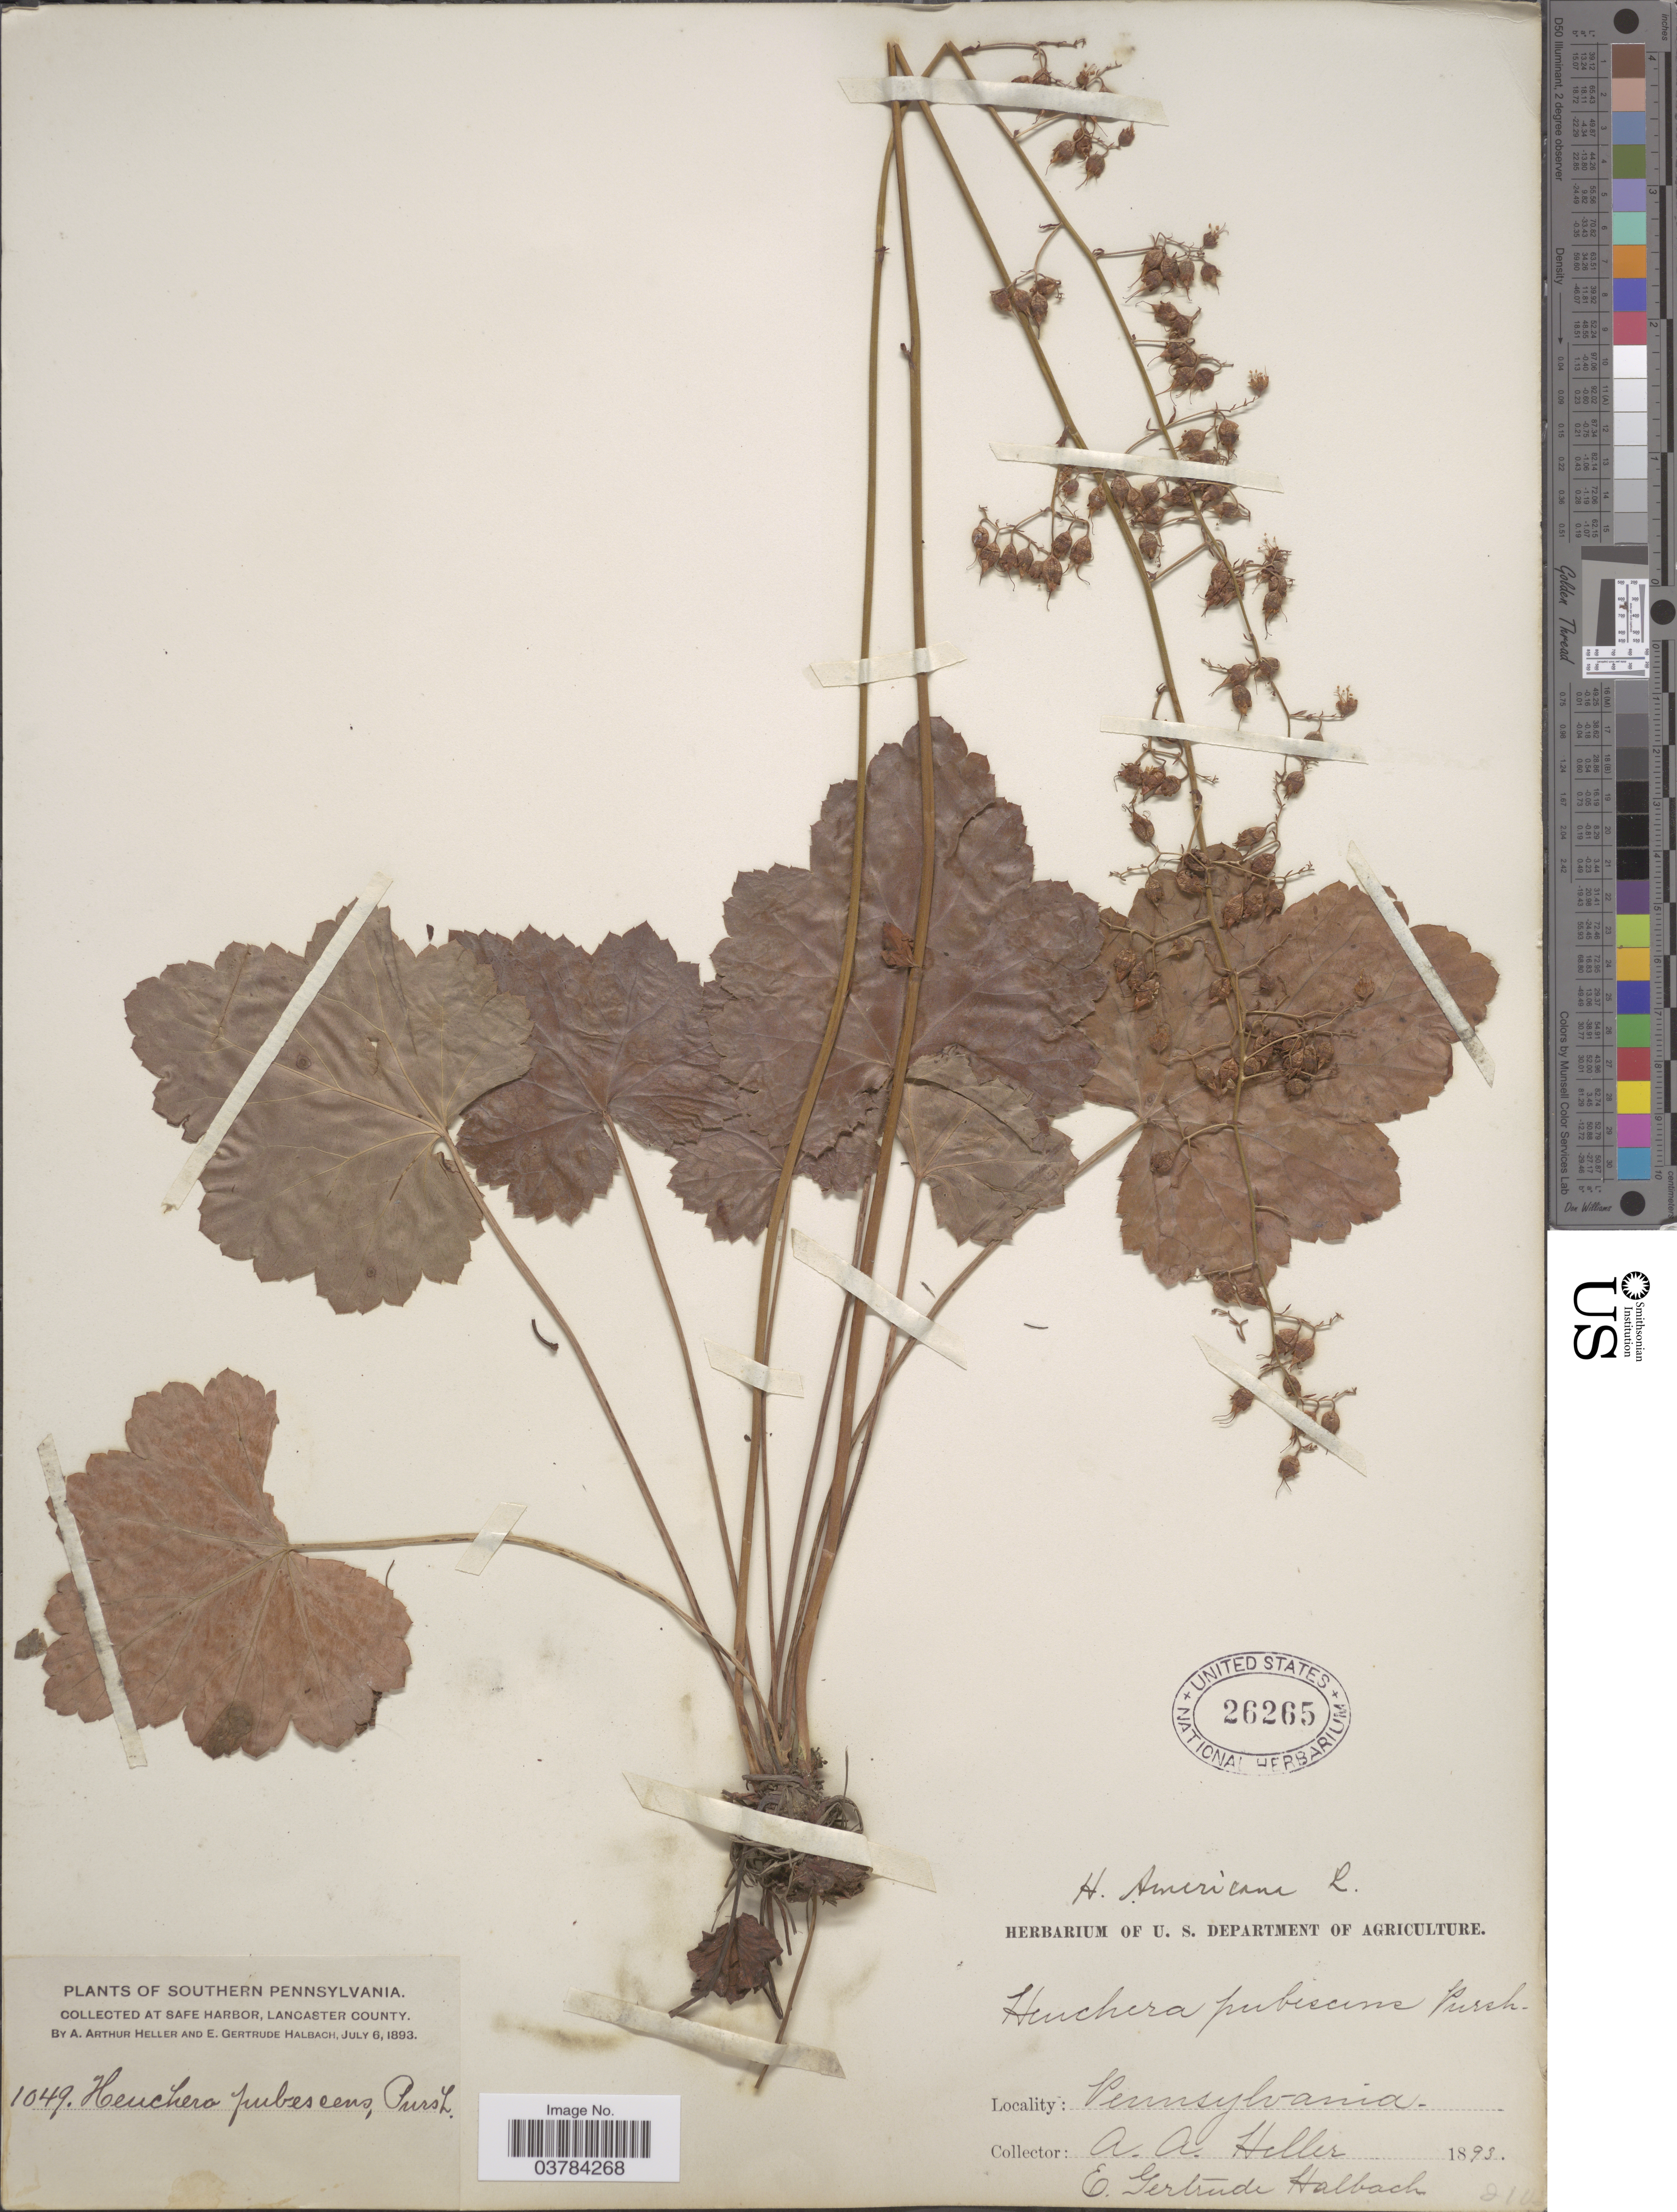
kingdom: Plantae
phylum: Tracheophyta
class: Magnoliopsida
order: Saxifragales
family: Saxifragaceae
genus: Heuchera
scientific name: Heuchera americana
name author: L.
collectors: A. A. Heller & E. G. Halbach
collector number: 1049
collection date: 1893-07-06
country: United States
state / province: Pennsylvania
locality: Southern Pennsylvania. At Safe Harbor, Lancaster County.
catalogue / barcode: US 26265